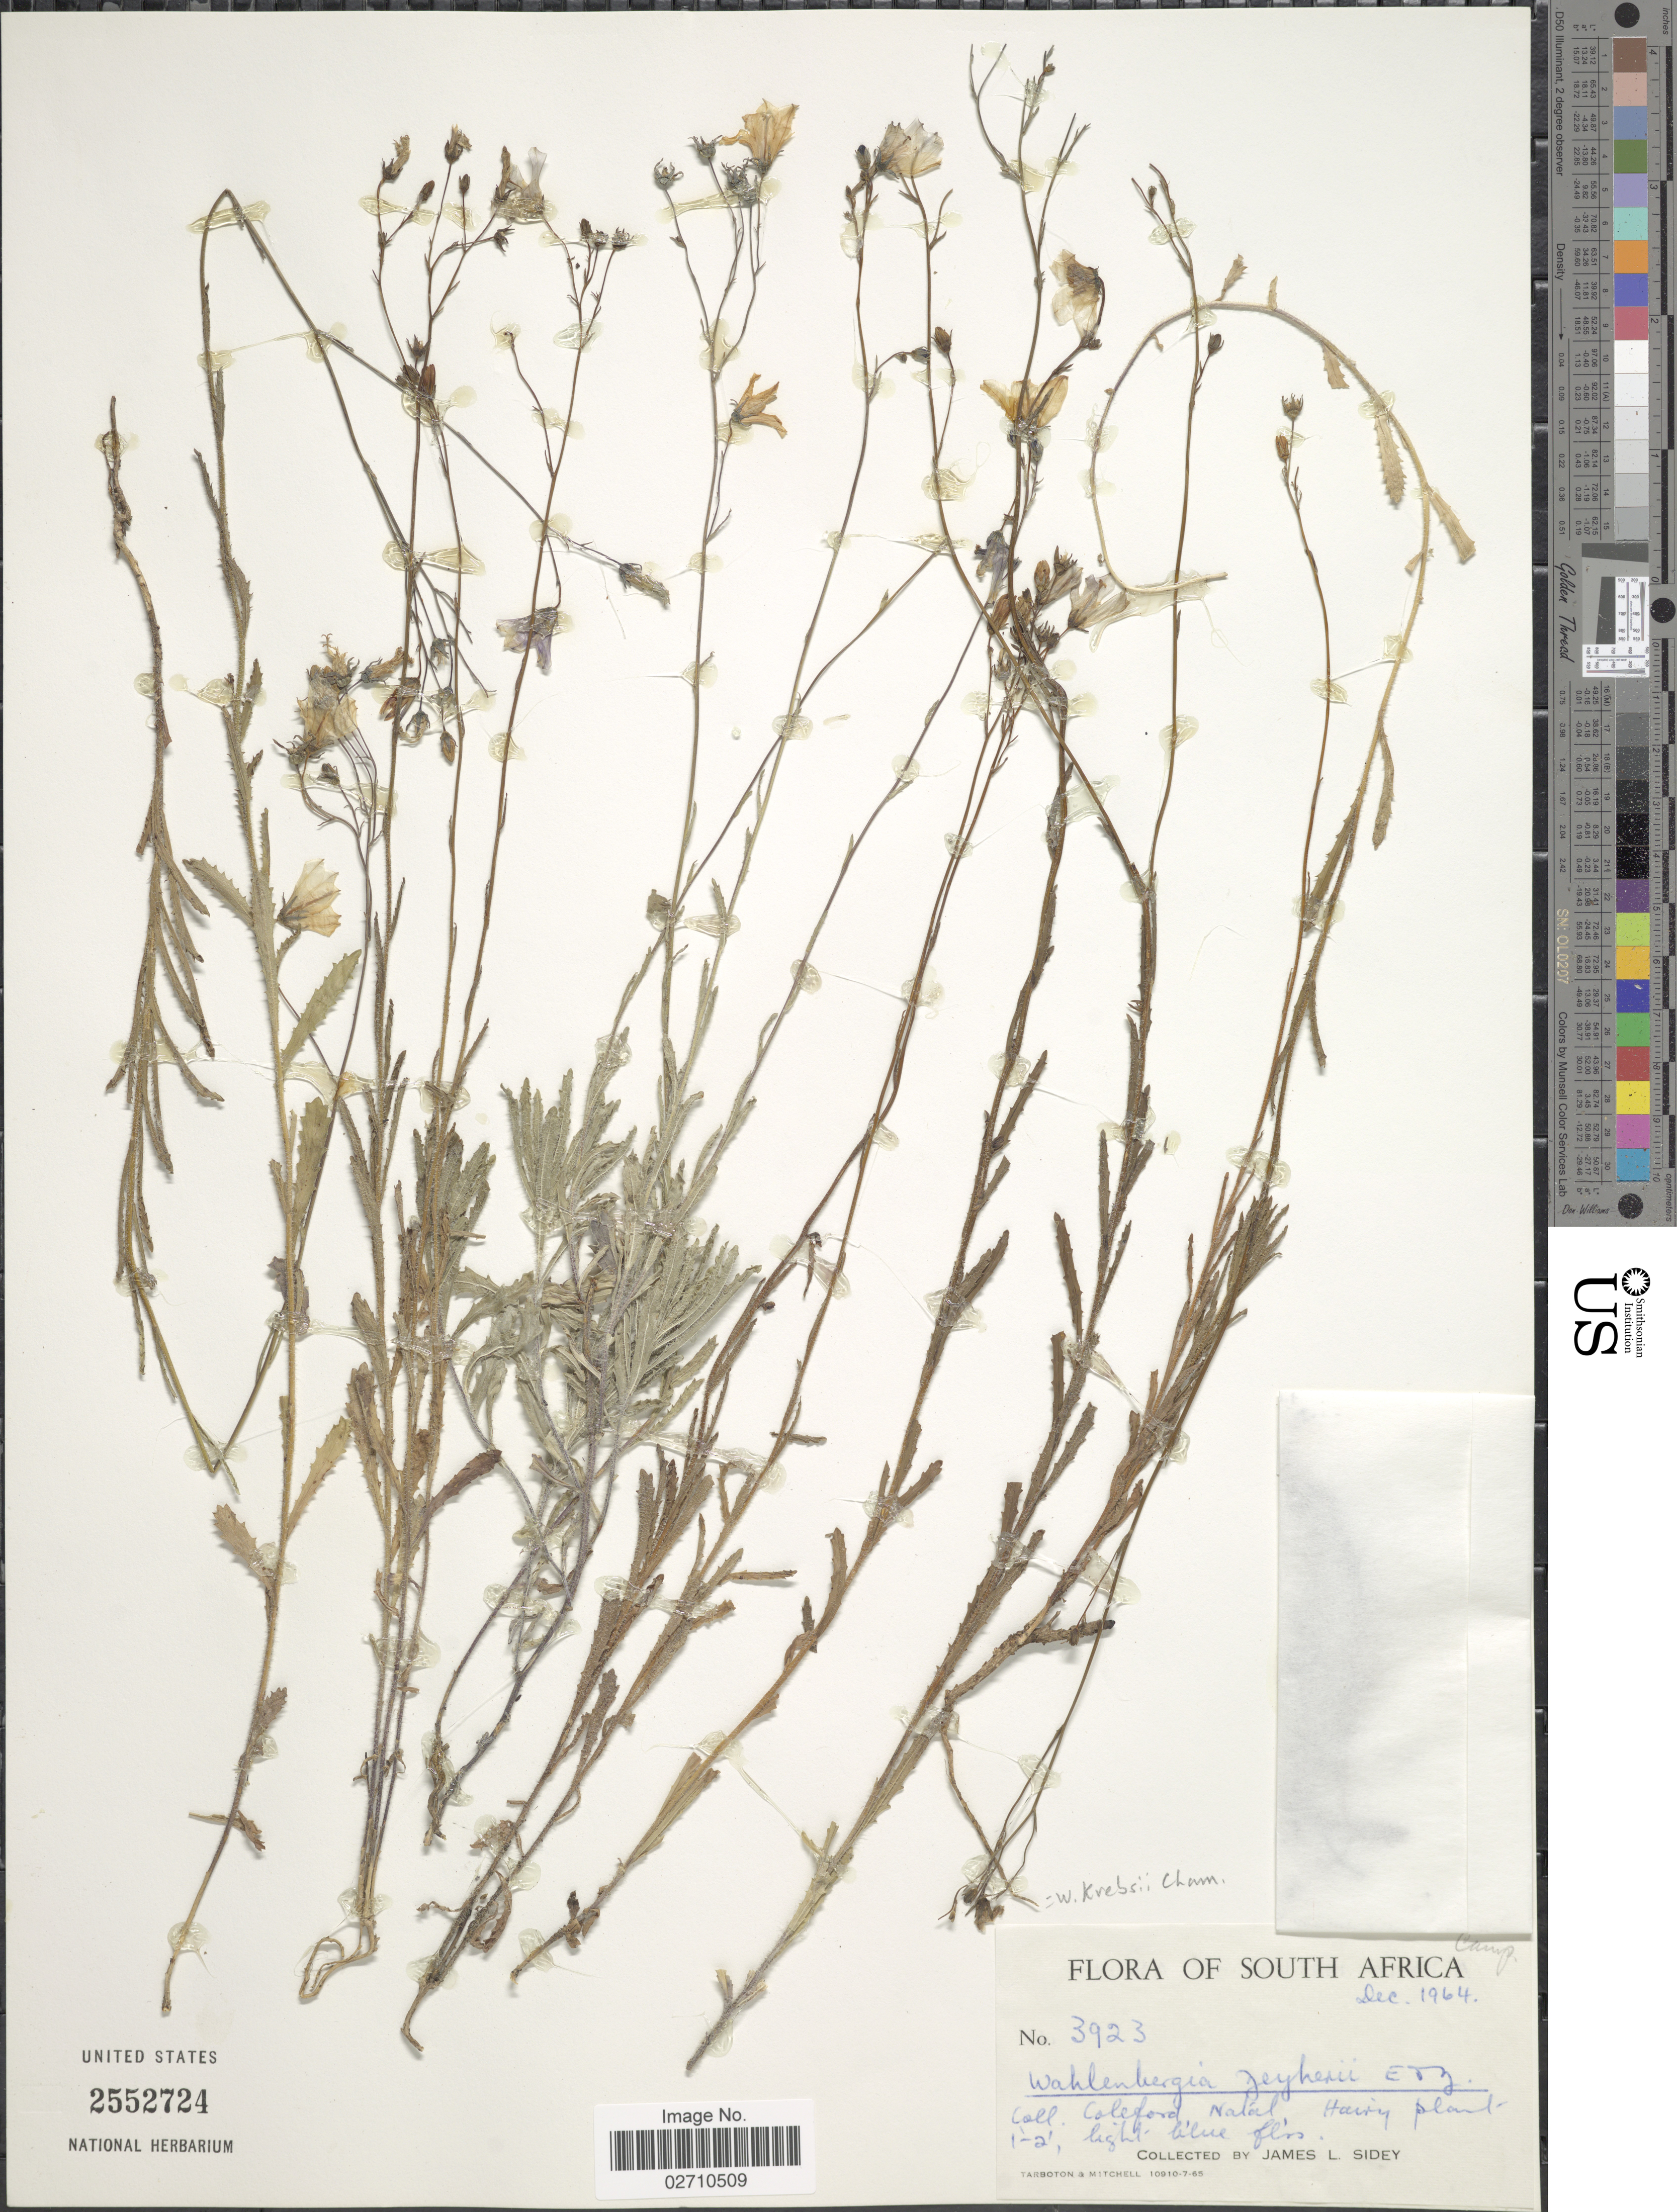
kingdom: Plantae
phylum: Tracheophyta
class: Magnoliopsida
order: Asterales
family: Campanulaceae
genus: Wahlenbergia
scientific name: Wahlenbergia krebsii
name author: Cham.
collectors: J. L. Sidey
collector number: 3923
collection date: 1964-12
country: South Africa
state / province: KwaZulu-Natal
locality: Coleford, Natal.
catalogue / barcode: US 2552724